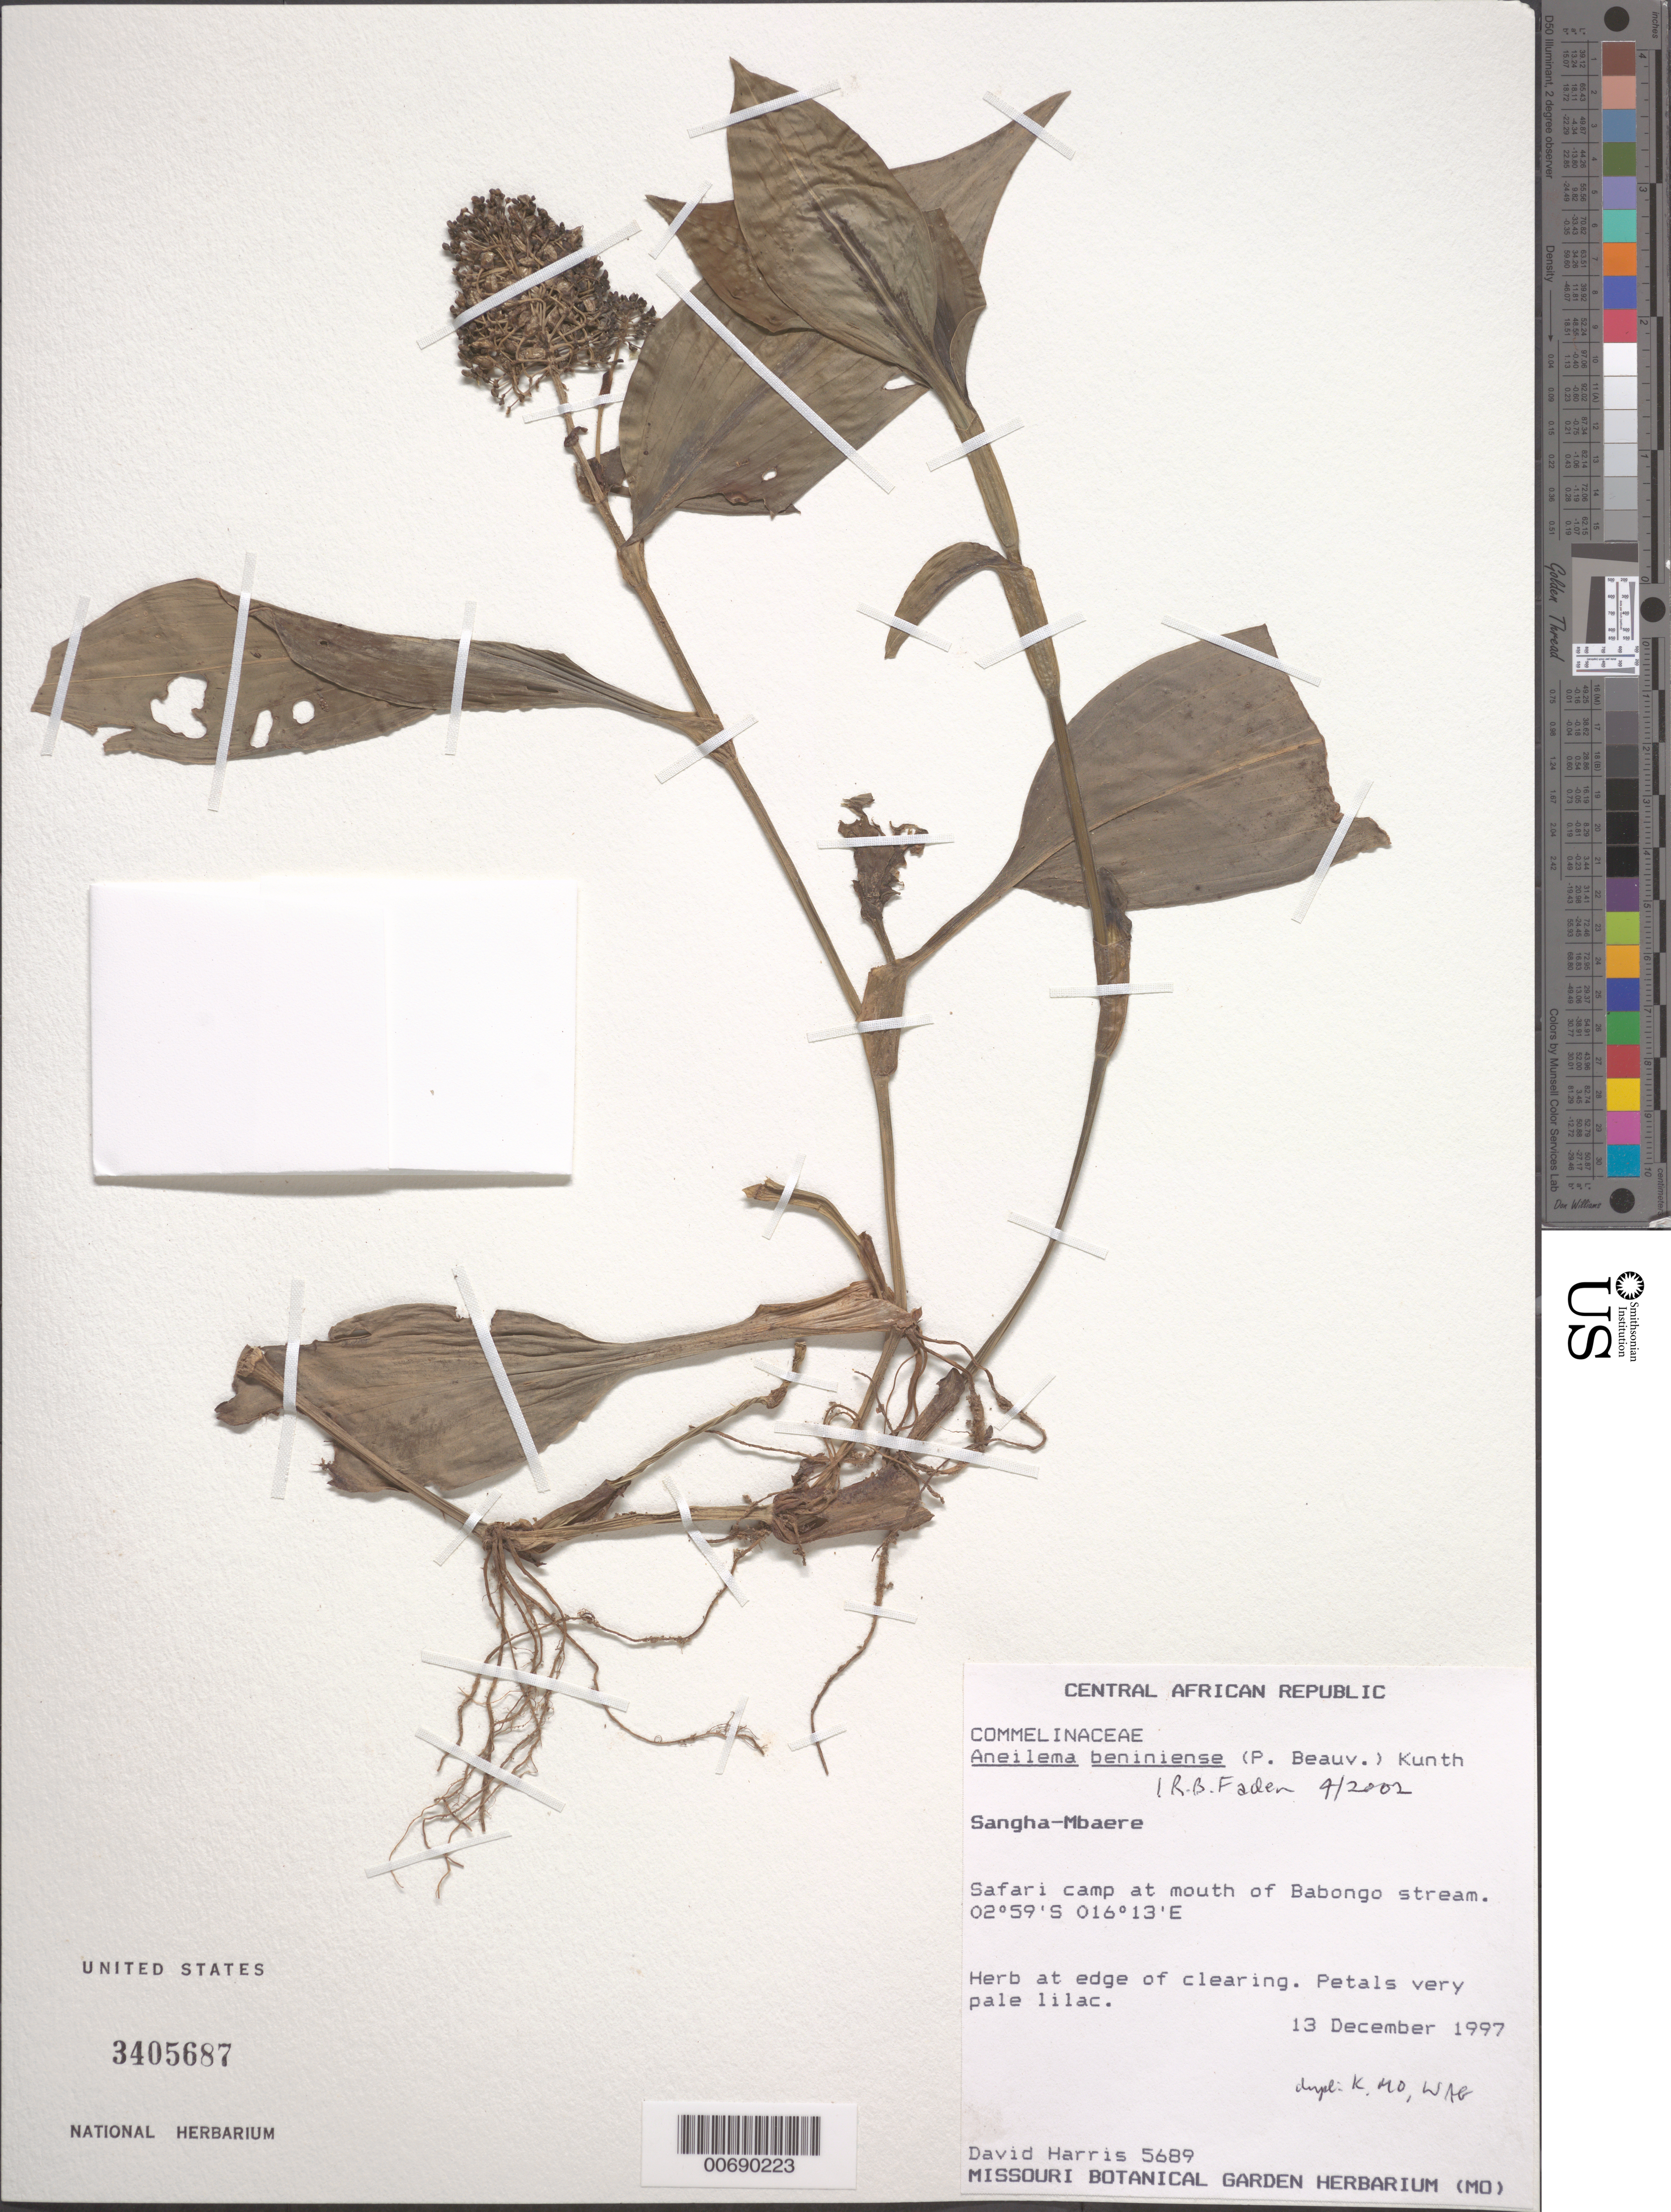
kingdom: Plantae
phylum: Tracheophyta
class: Liliopsida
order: Commelinales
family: Commelinaceae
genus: Aneilema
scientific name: Aneilema beniniense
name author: (P. Beauv.) Kunth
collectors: D. J. Harris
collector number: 5689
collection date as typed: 13 Dec 1997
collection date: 1997-12-13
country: Central African Republic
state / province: Sangha-Mbaere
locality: Mbaere, Safari camp at mouth of Babongo stream.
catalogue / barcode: US 3405687